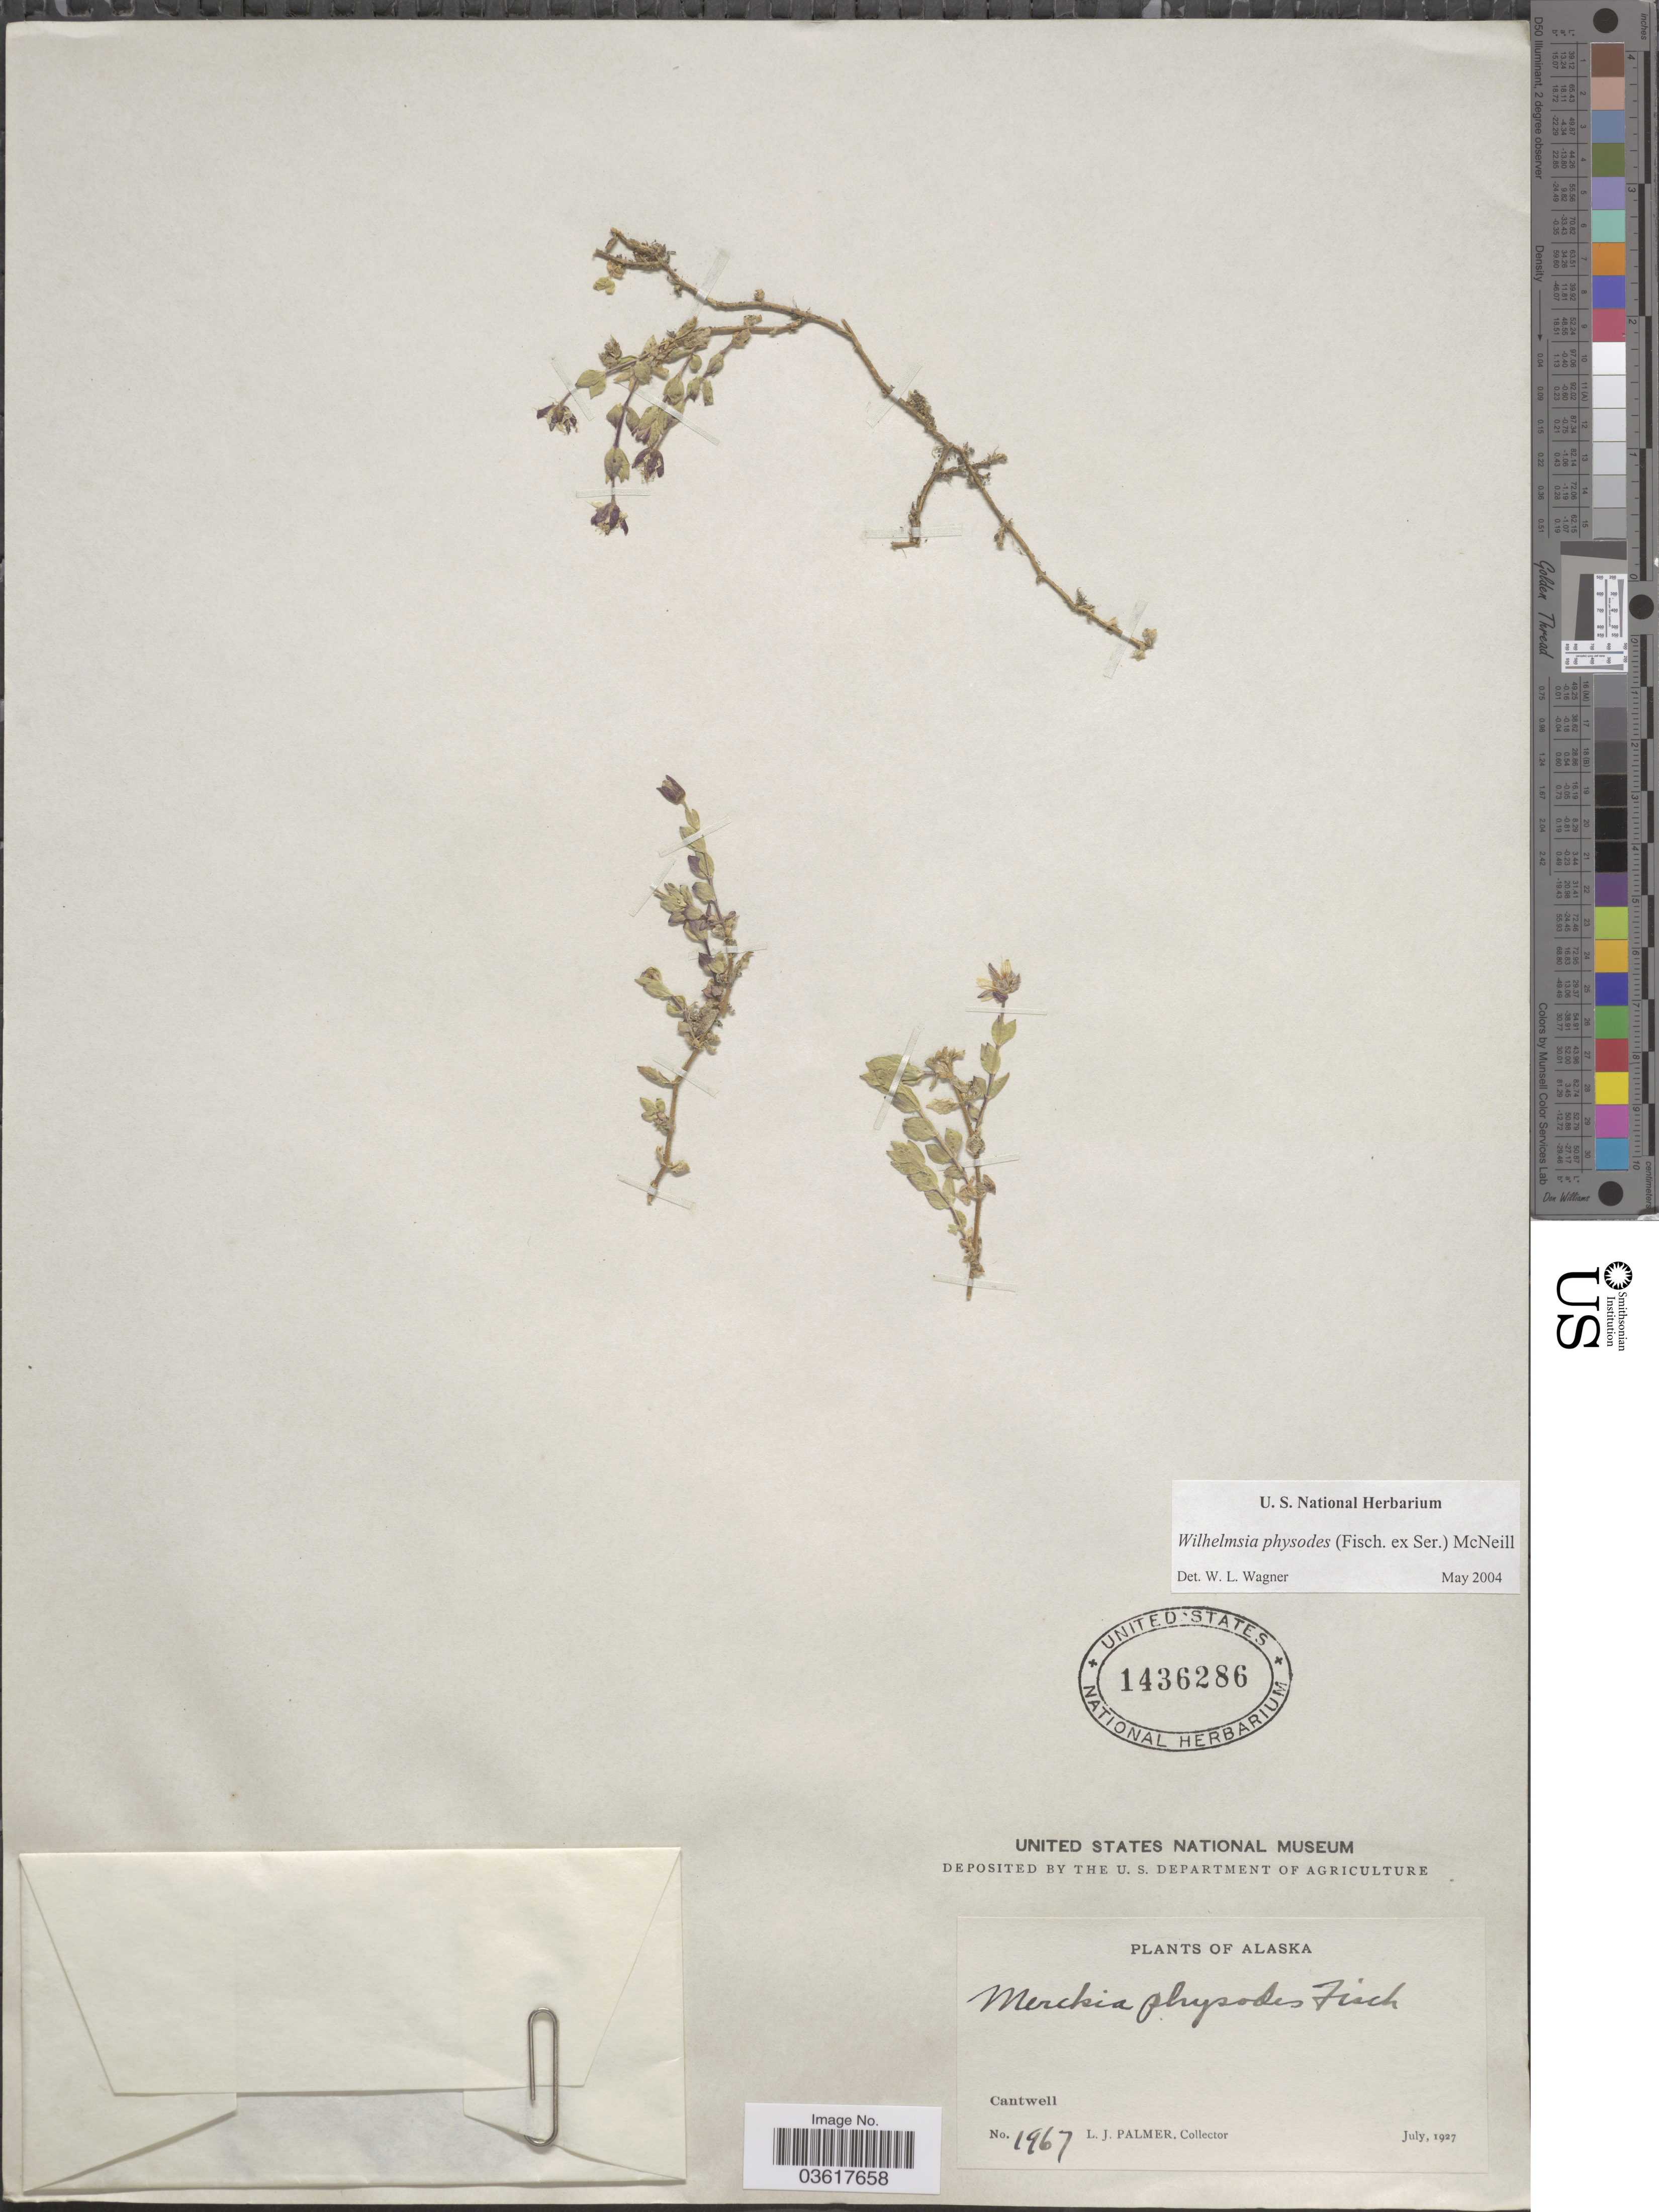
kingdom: Plantae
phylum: Tracheophyta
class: Magnoliopsida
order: Caryophyllales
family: Caryophyllaceae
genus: Wilhelmsia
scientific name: Wilhelmsia sp.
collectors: L. J. Palmer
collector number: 1967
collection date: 1927-07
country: United States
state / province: Alaska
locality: Cantwell.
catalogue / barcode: US 1436286